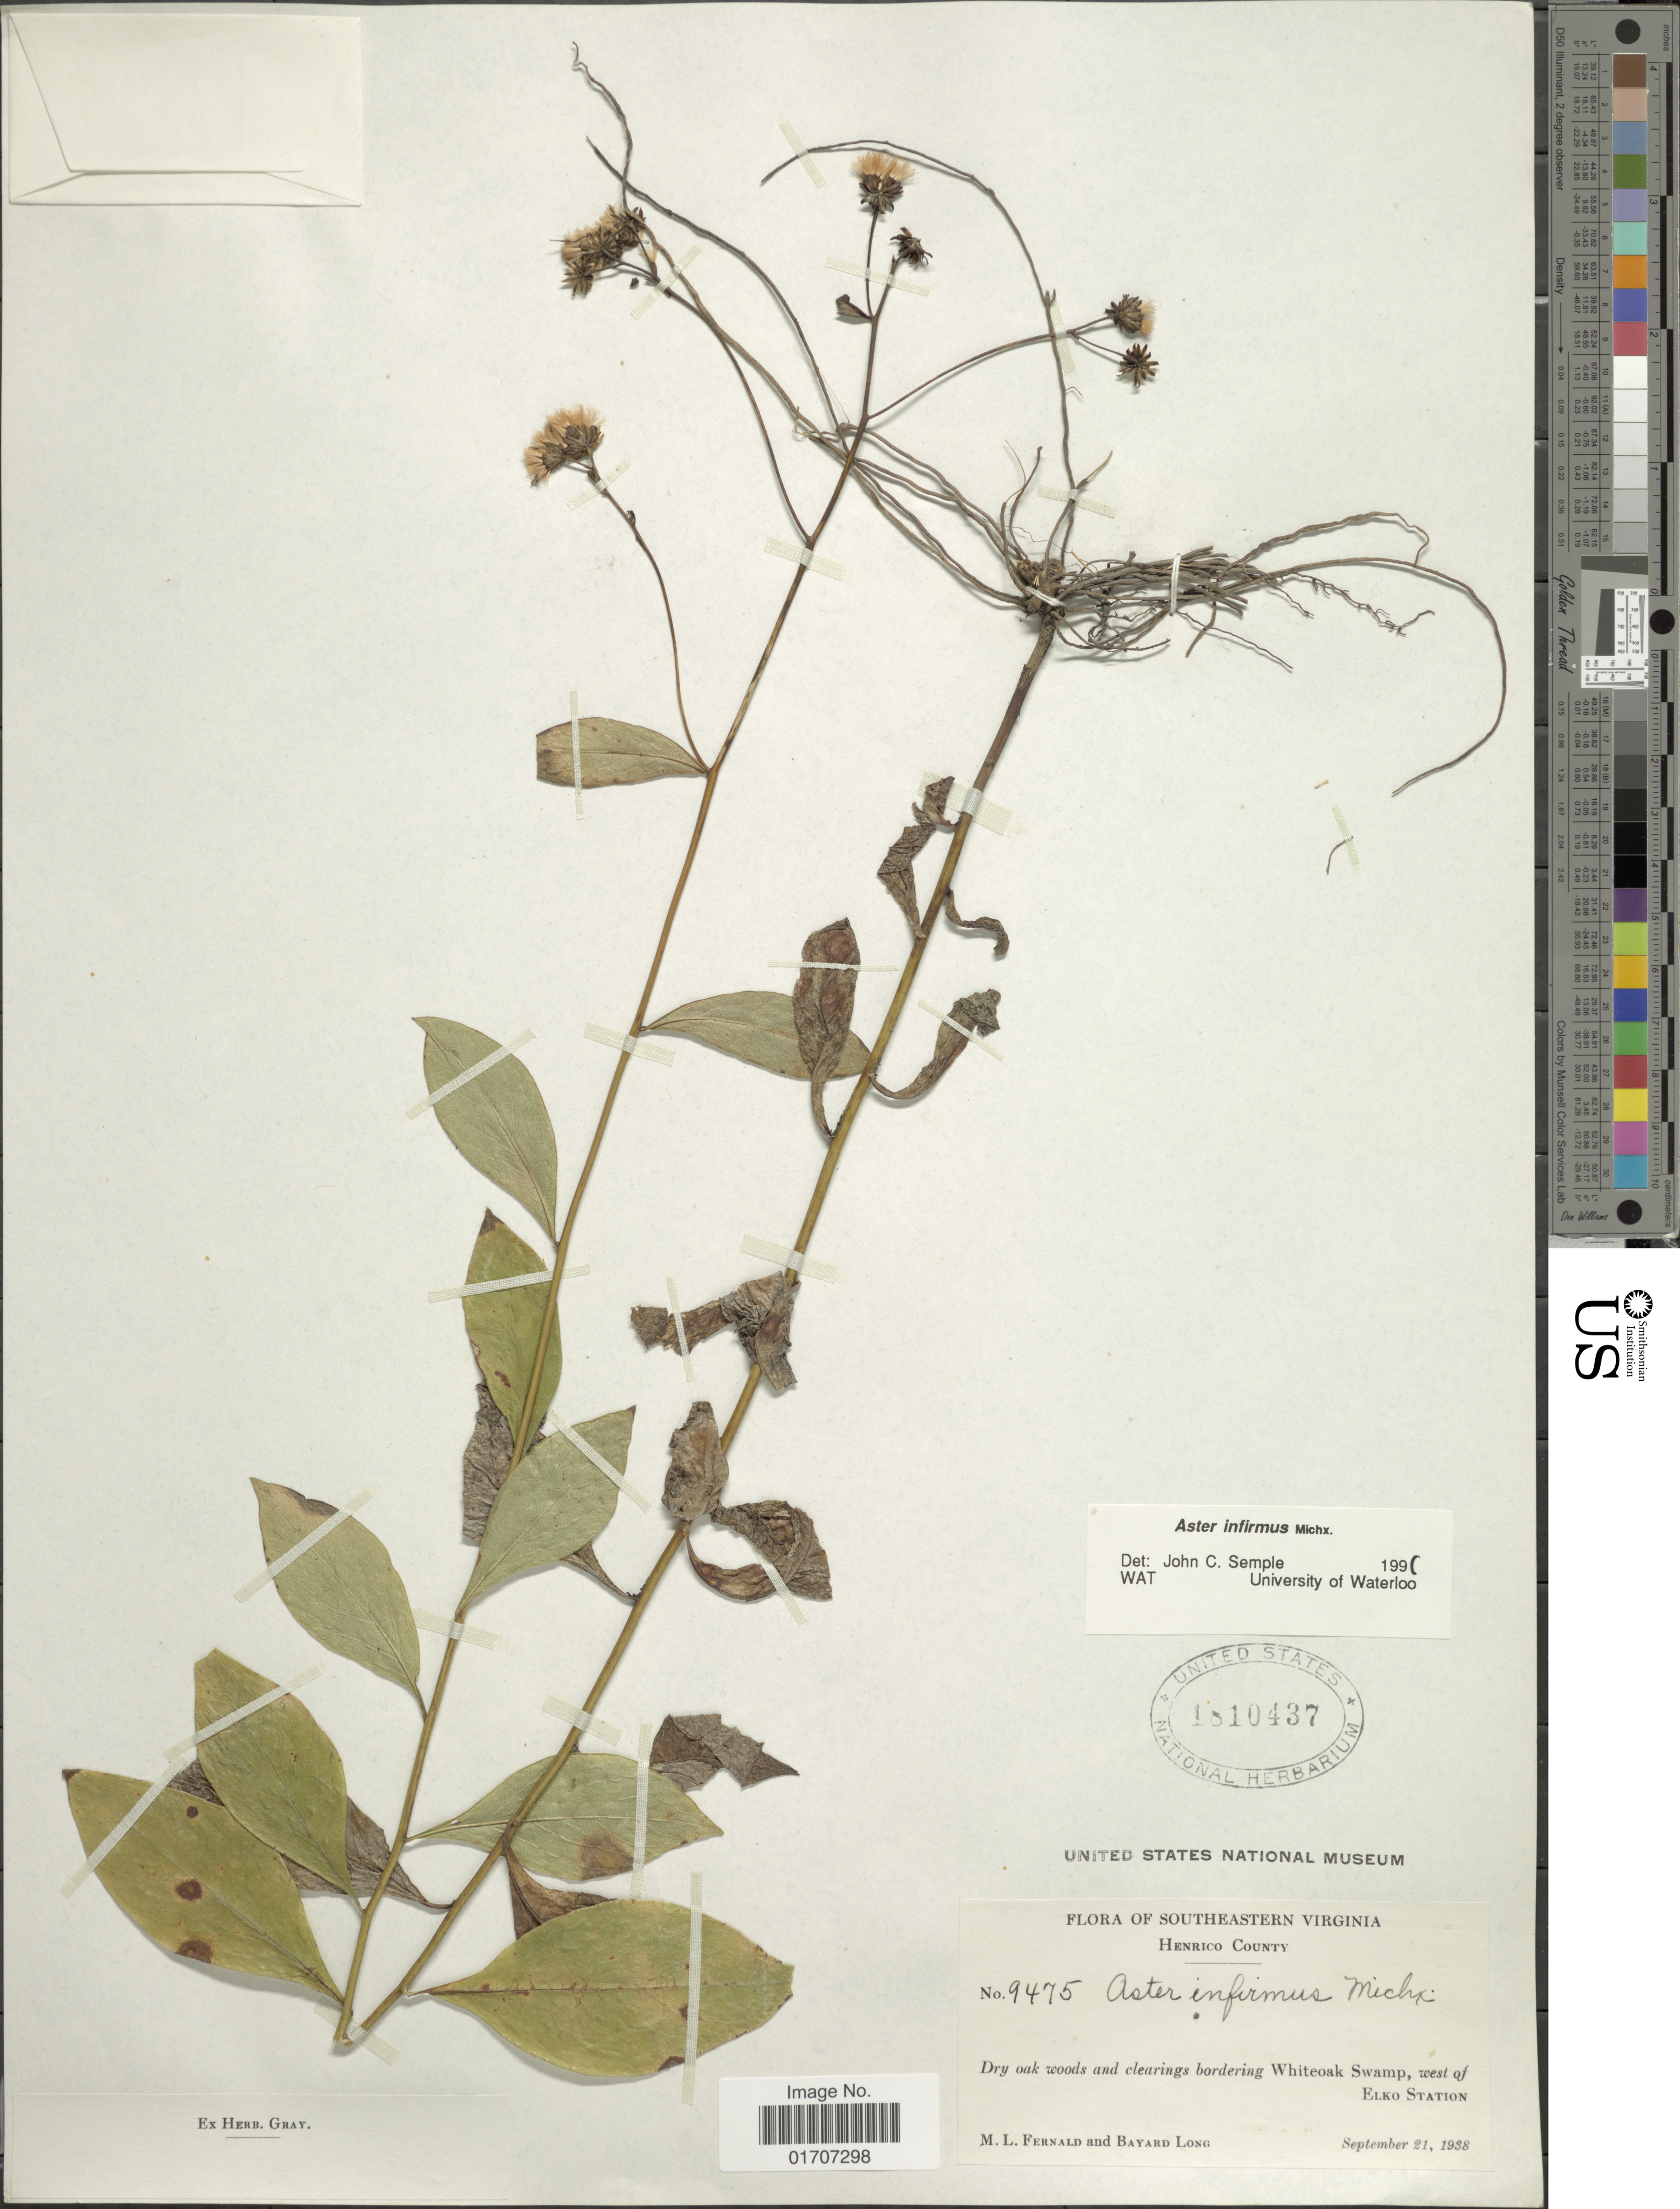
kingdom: Plantae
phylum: Tracheophyta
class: Magnoliopsida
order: Asterales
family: Asteraceae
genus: Doellingeria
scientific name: Doellingeria infirma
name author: (Michx.) Greene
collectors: M. L. Fernald & B. Long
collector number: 9475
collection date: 1938-09-21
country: United States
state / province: Virginia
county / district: Henrico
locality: Southeastern Virginia, Henrico County, Dry oak woods and clearing bordering,White oak Swamp, west of Elko Station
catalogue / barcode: US 1810437